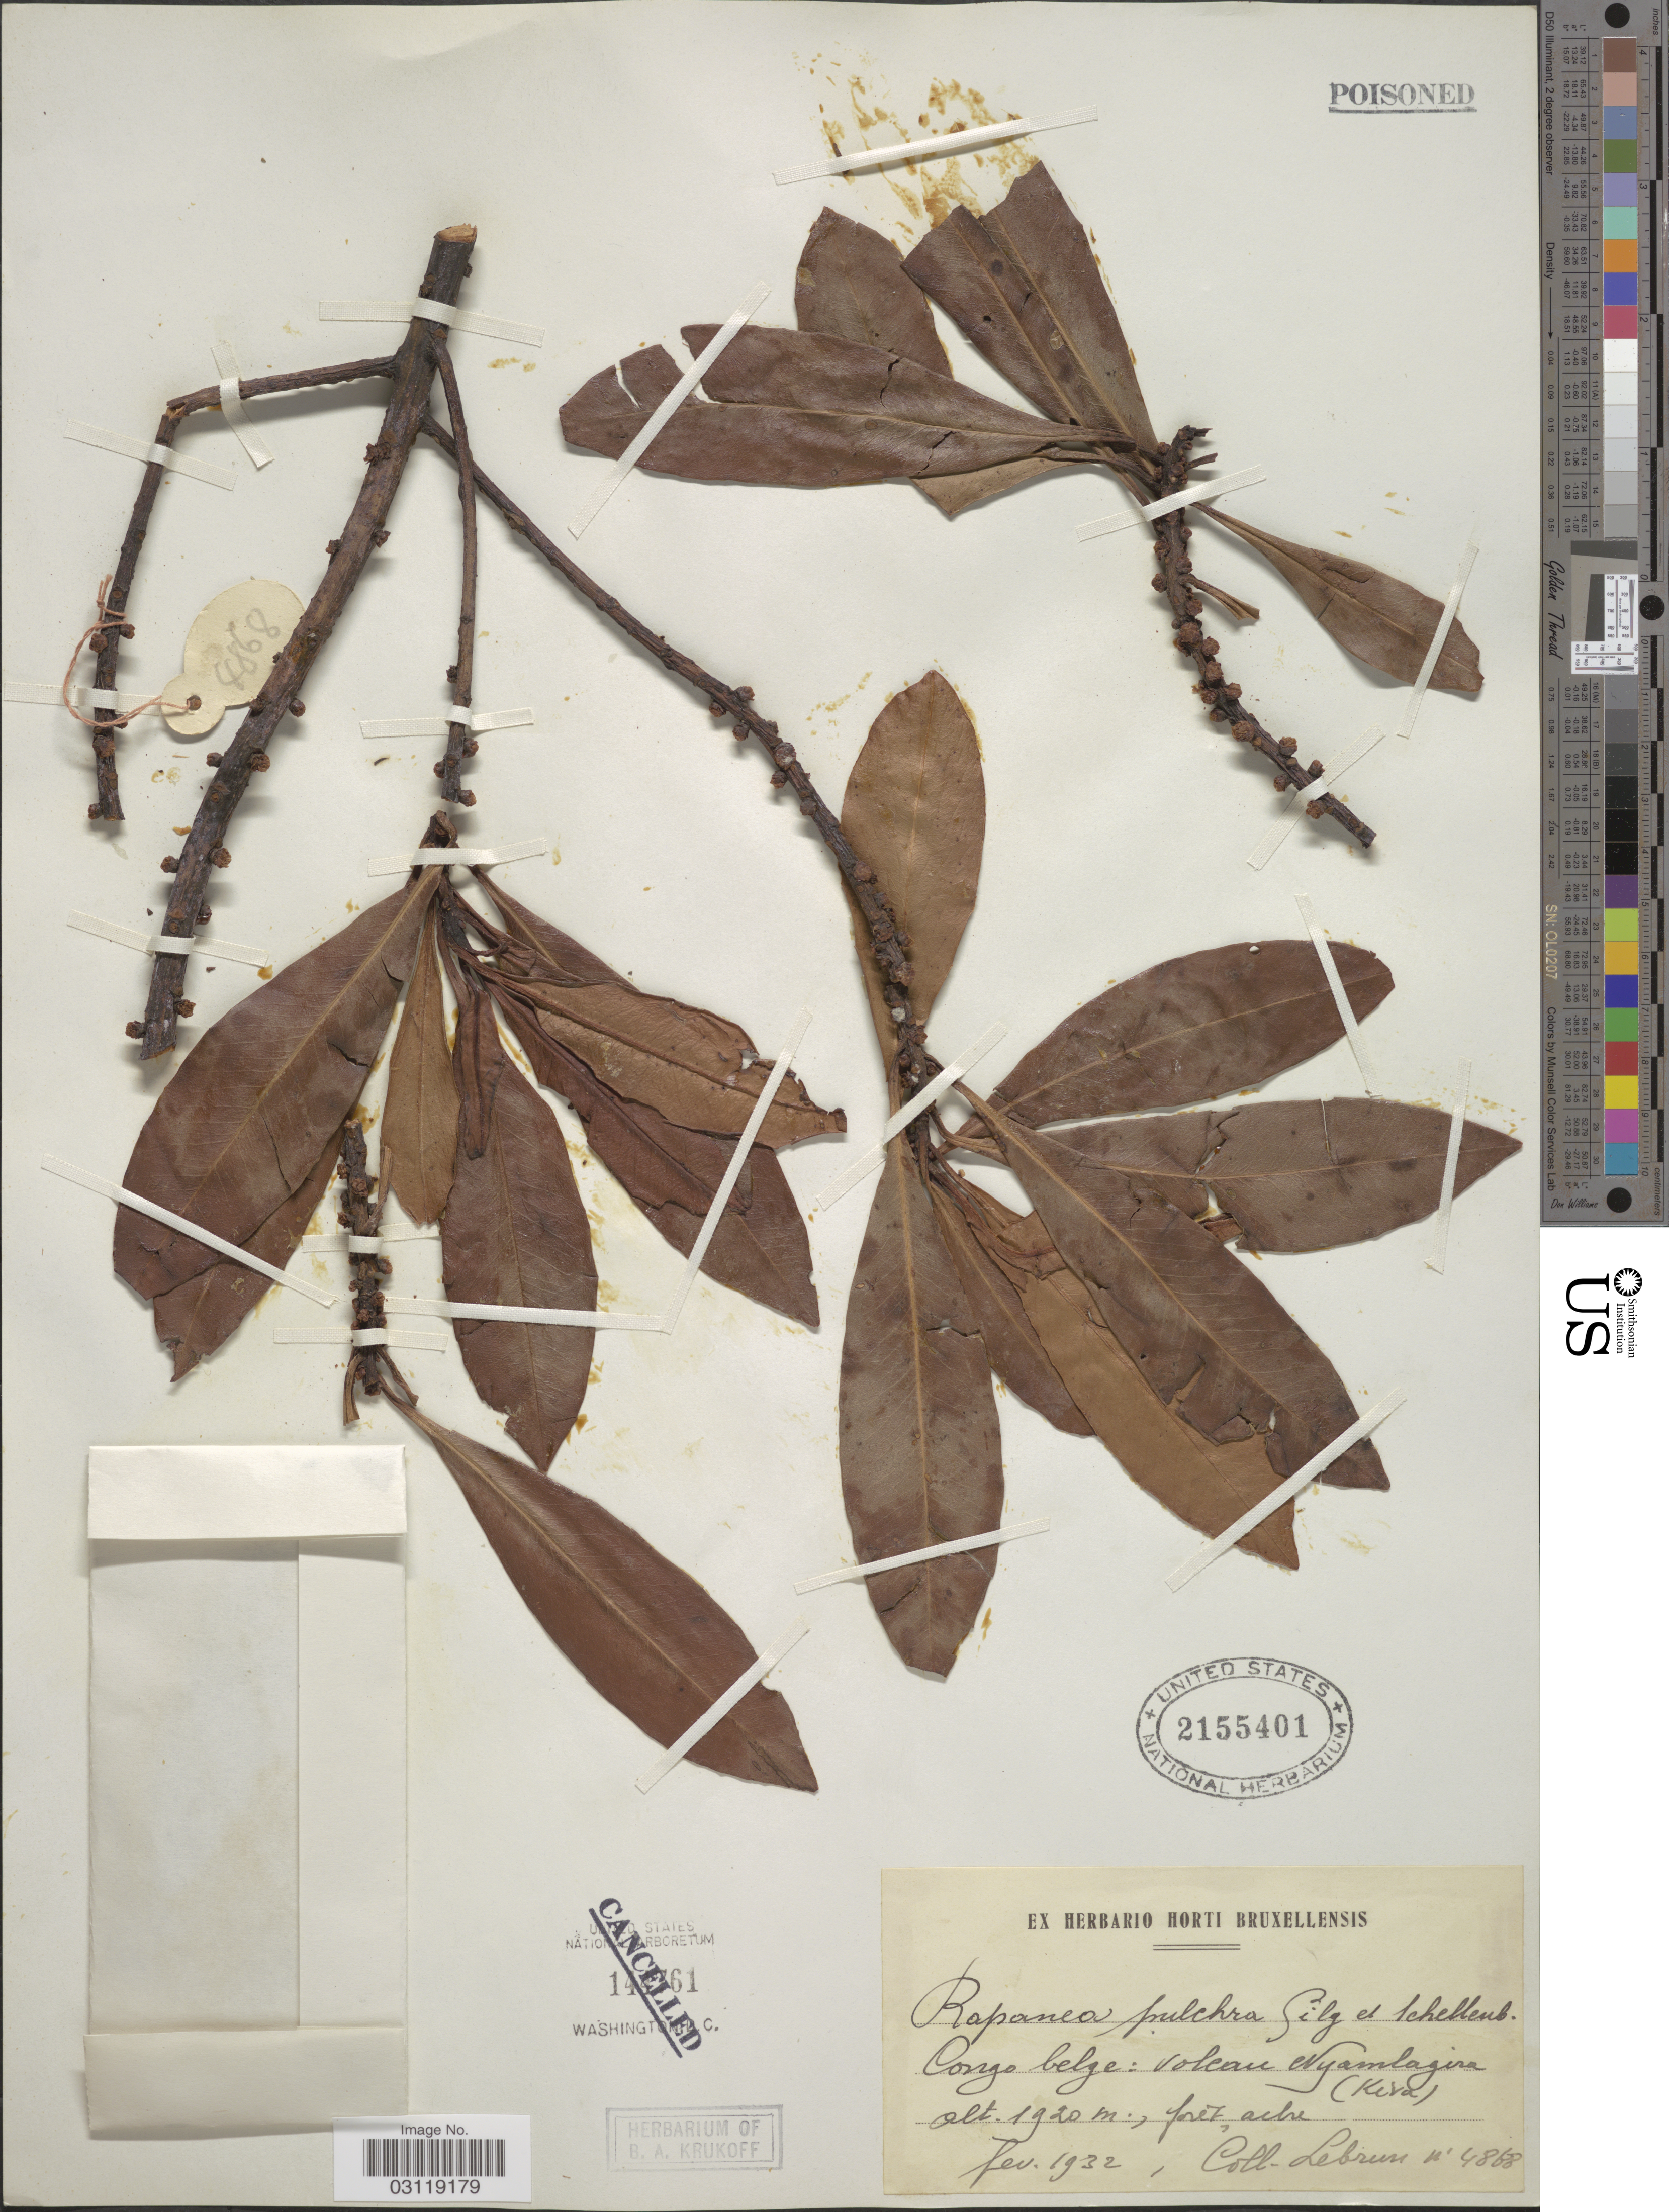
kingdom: Plantae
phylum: Tracheophyta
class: Magnoliopsida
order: Ericales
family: Primulaceae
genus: Rapanea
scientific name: Rapanea pulchra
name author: Gilg & G. Schellenb.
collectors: J.A. Lebrun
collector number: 4868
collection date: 1932-02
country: Congo, Democratic Republic of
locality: Congo Belge: volcan Nyamlagira (Kiva).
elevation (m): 1920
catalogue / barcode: US 2155401